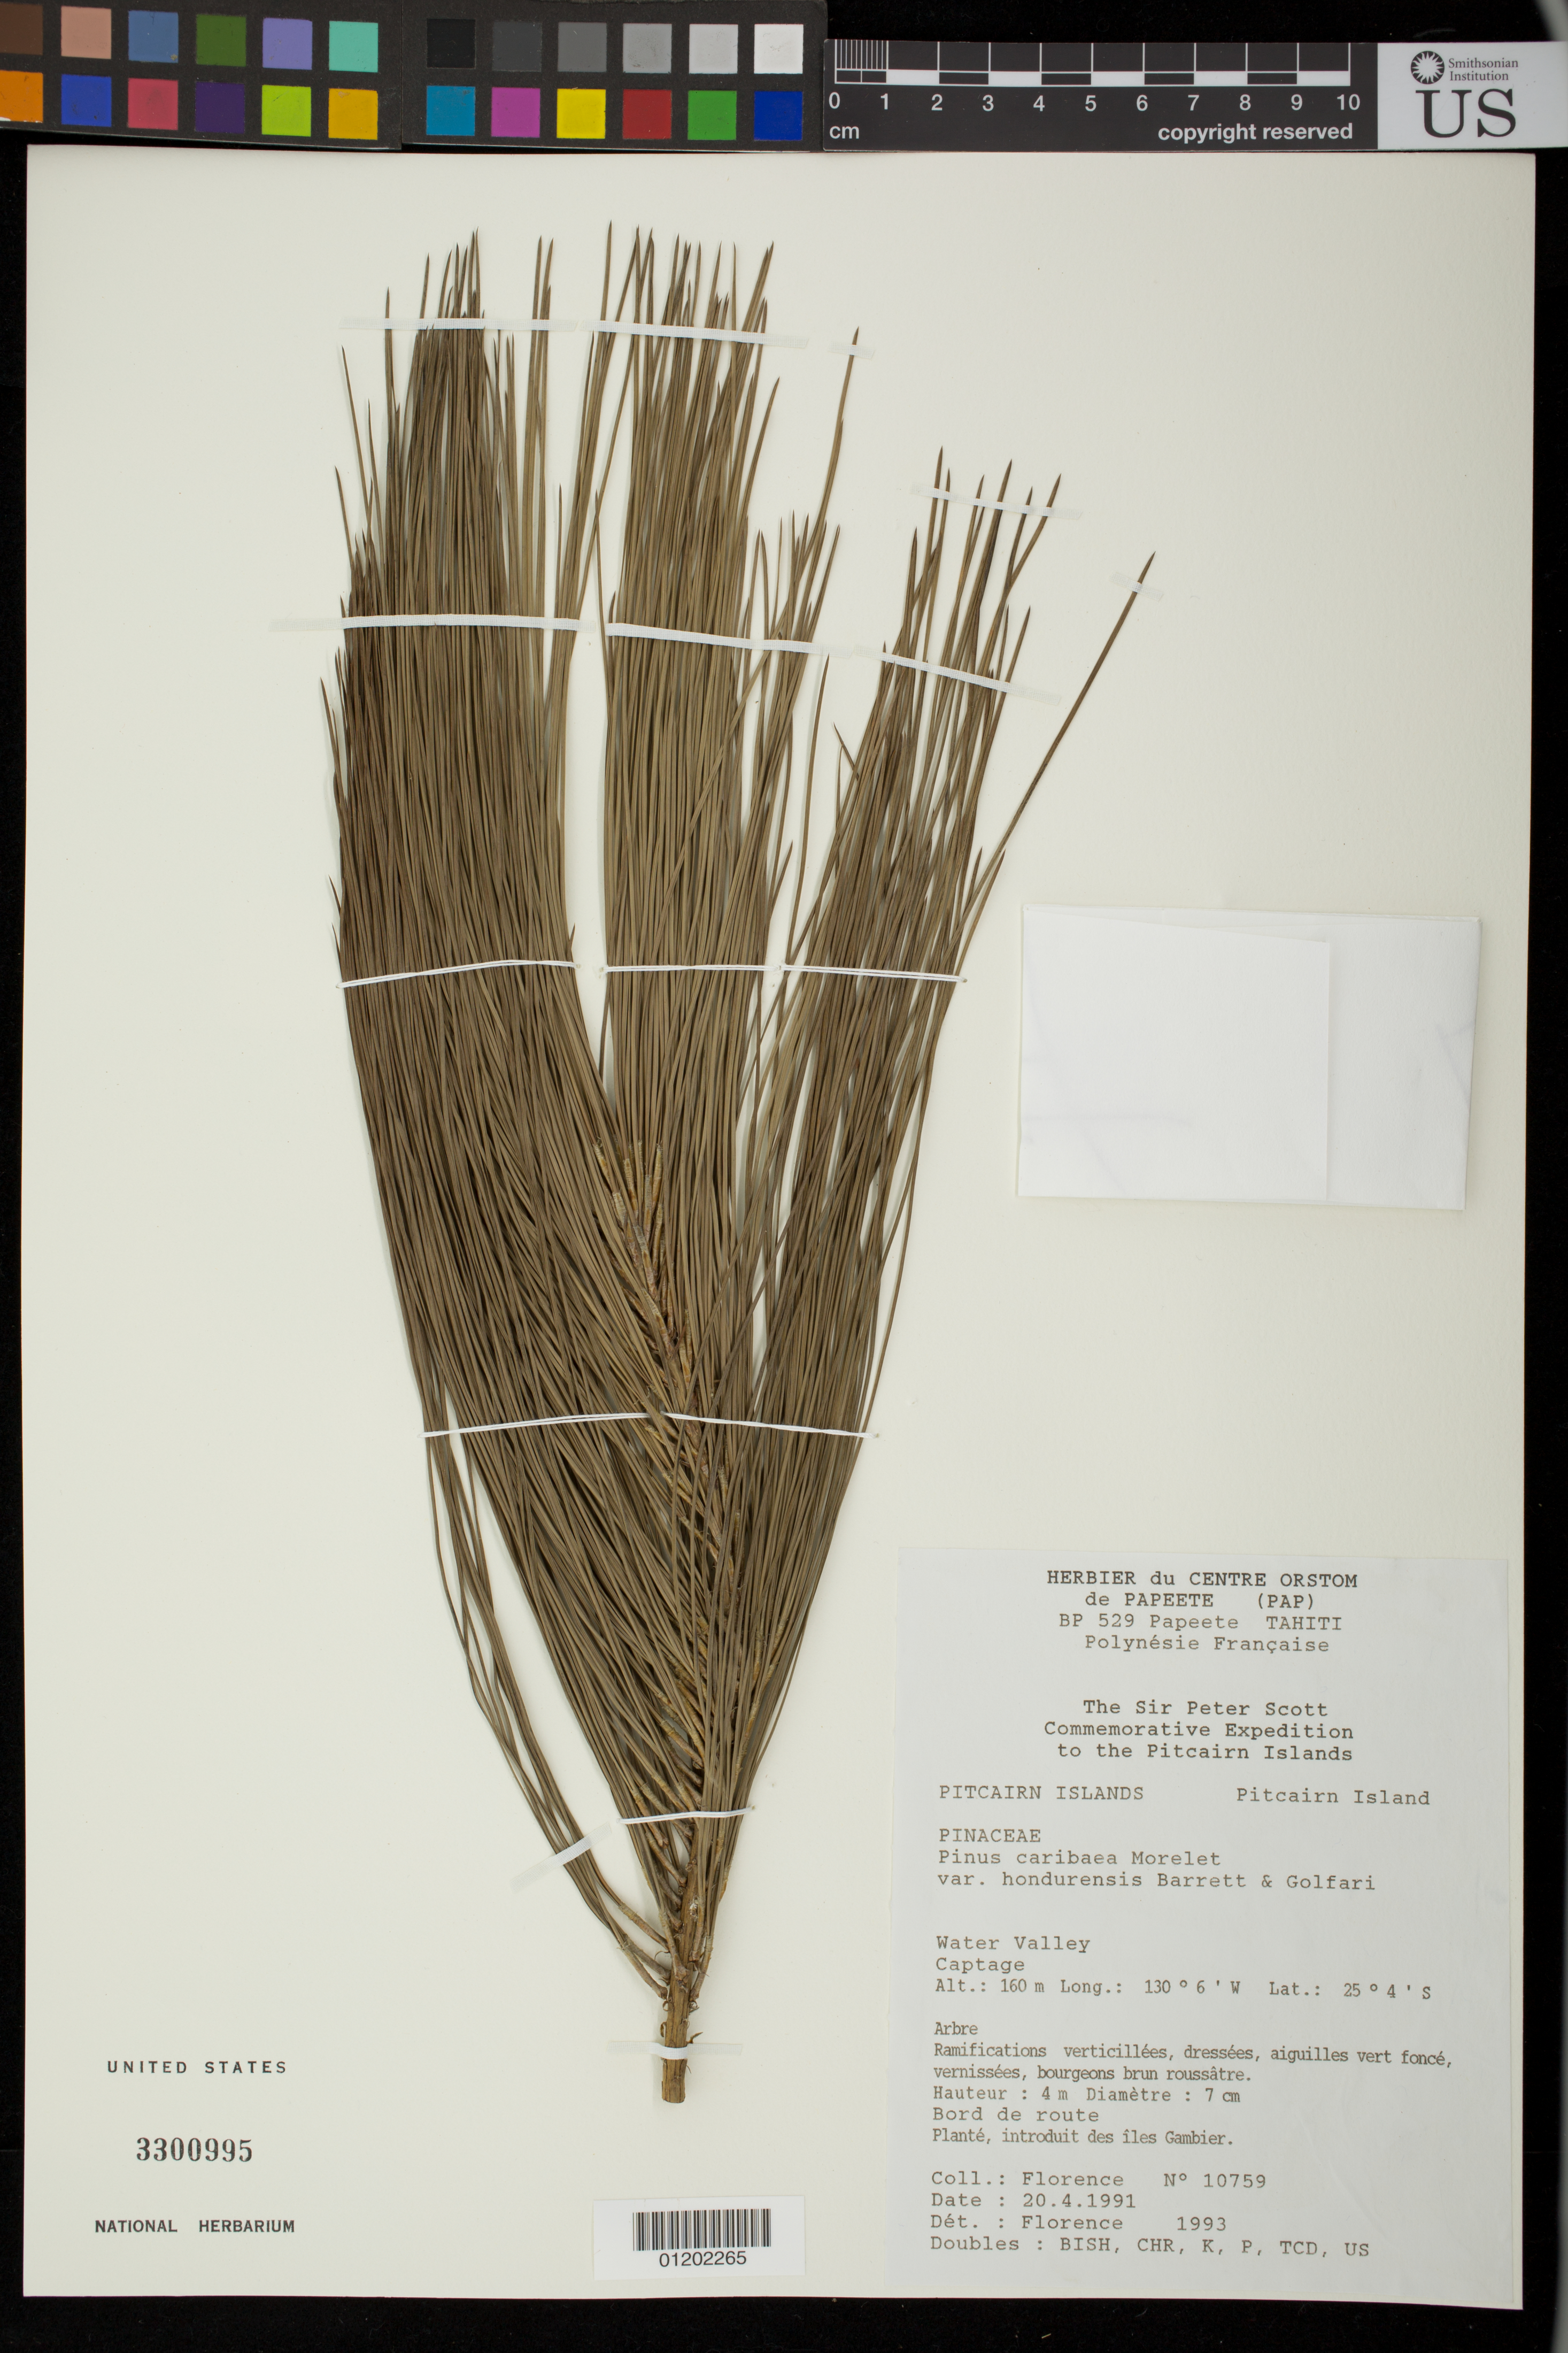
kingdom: Plantae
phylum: Tracheophyta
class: Pinopsida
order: Pinales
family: Pinaceae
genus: Pinus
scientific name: Pinus caribaea var. hondurensis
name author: (Sénécl.) W.H.G. Barrett & Golfari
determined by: Florence, J.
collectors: J. Florence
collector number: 10759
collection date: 1991-04-20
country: Pitcairn Islands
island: Pitcairn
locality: Water valley, captage.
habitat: Bord de route.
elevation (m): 160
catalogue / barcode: US 3300995